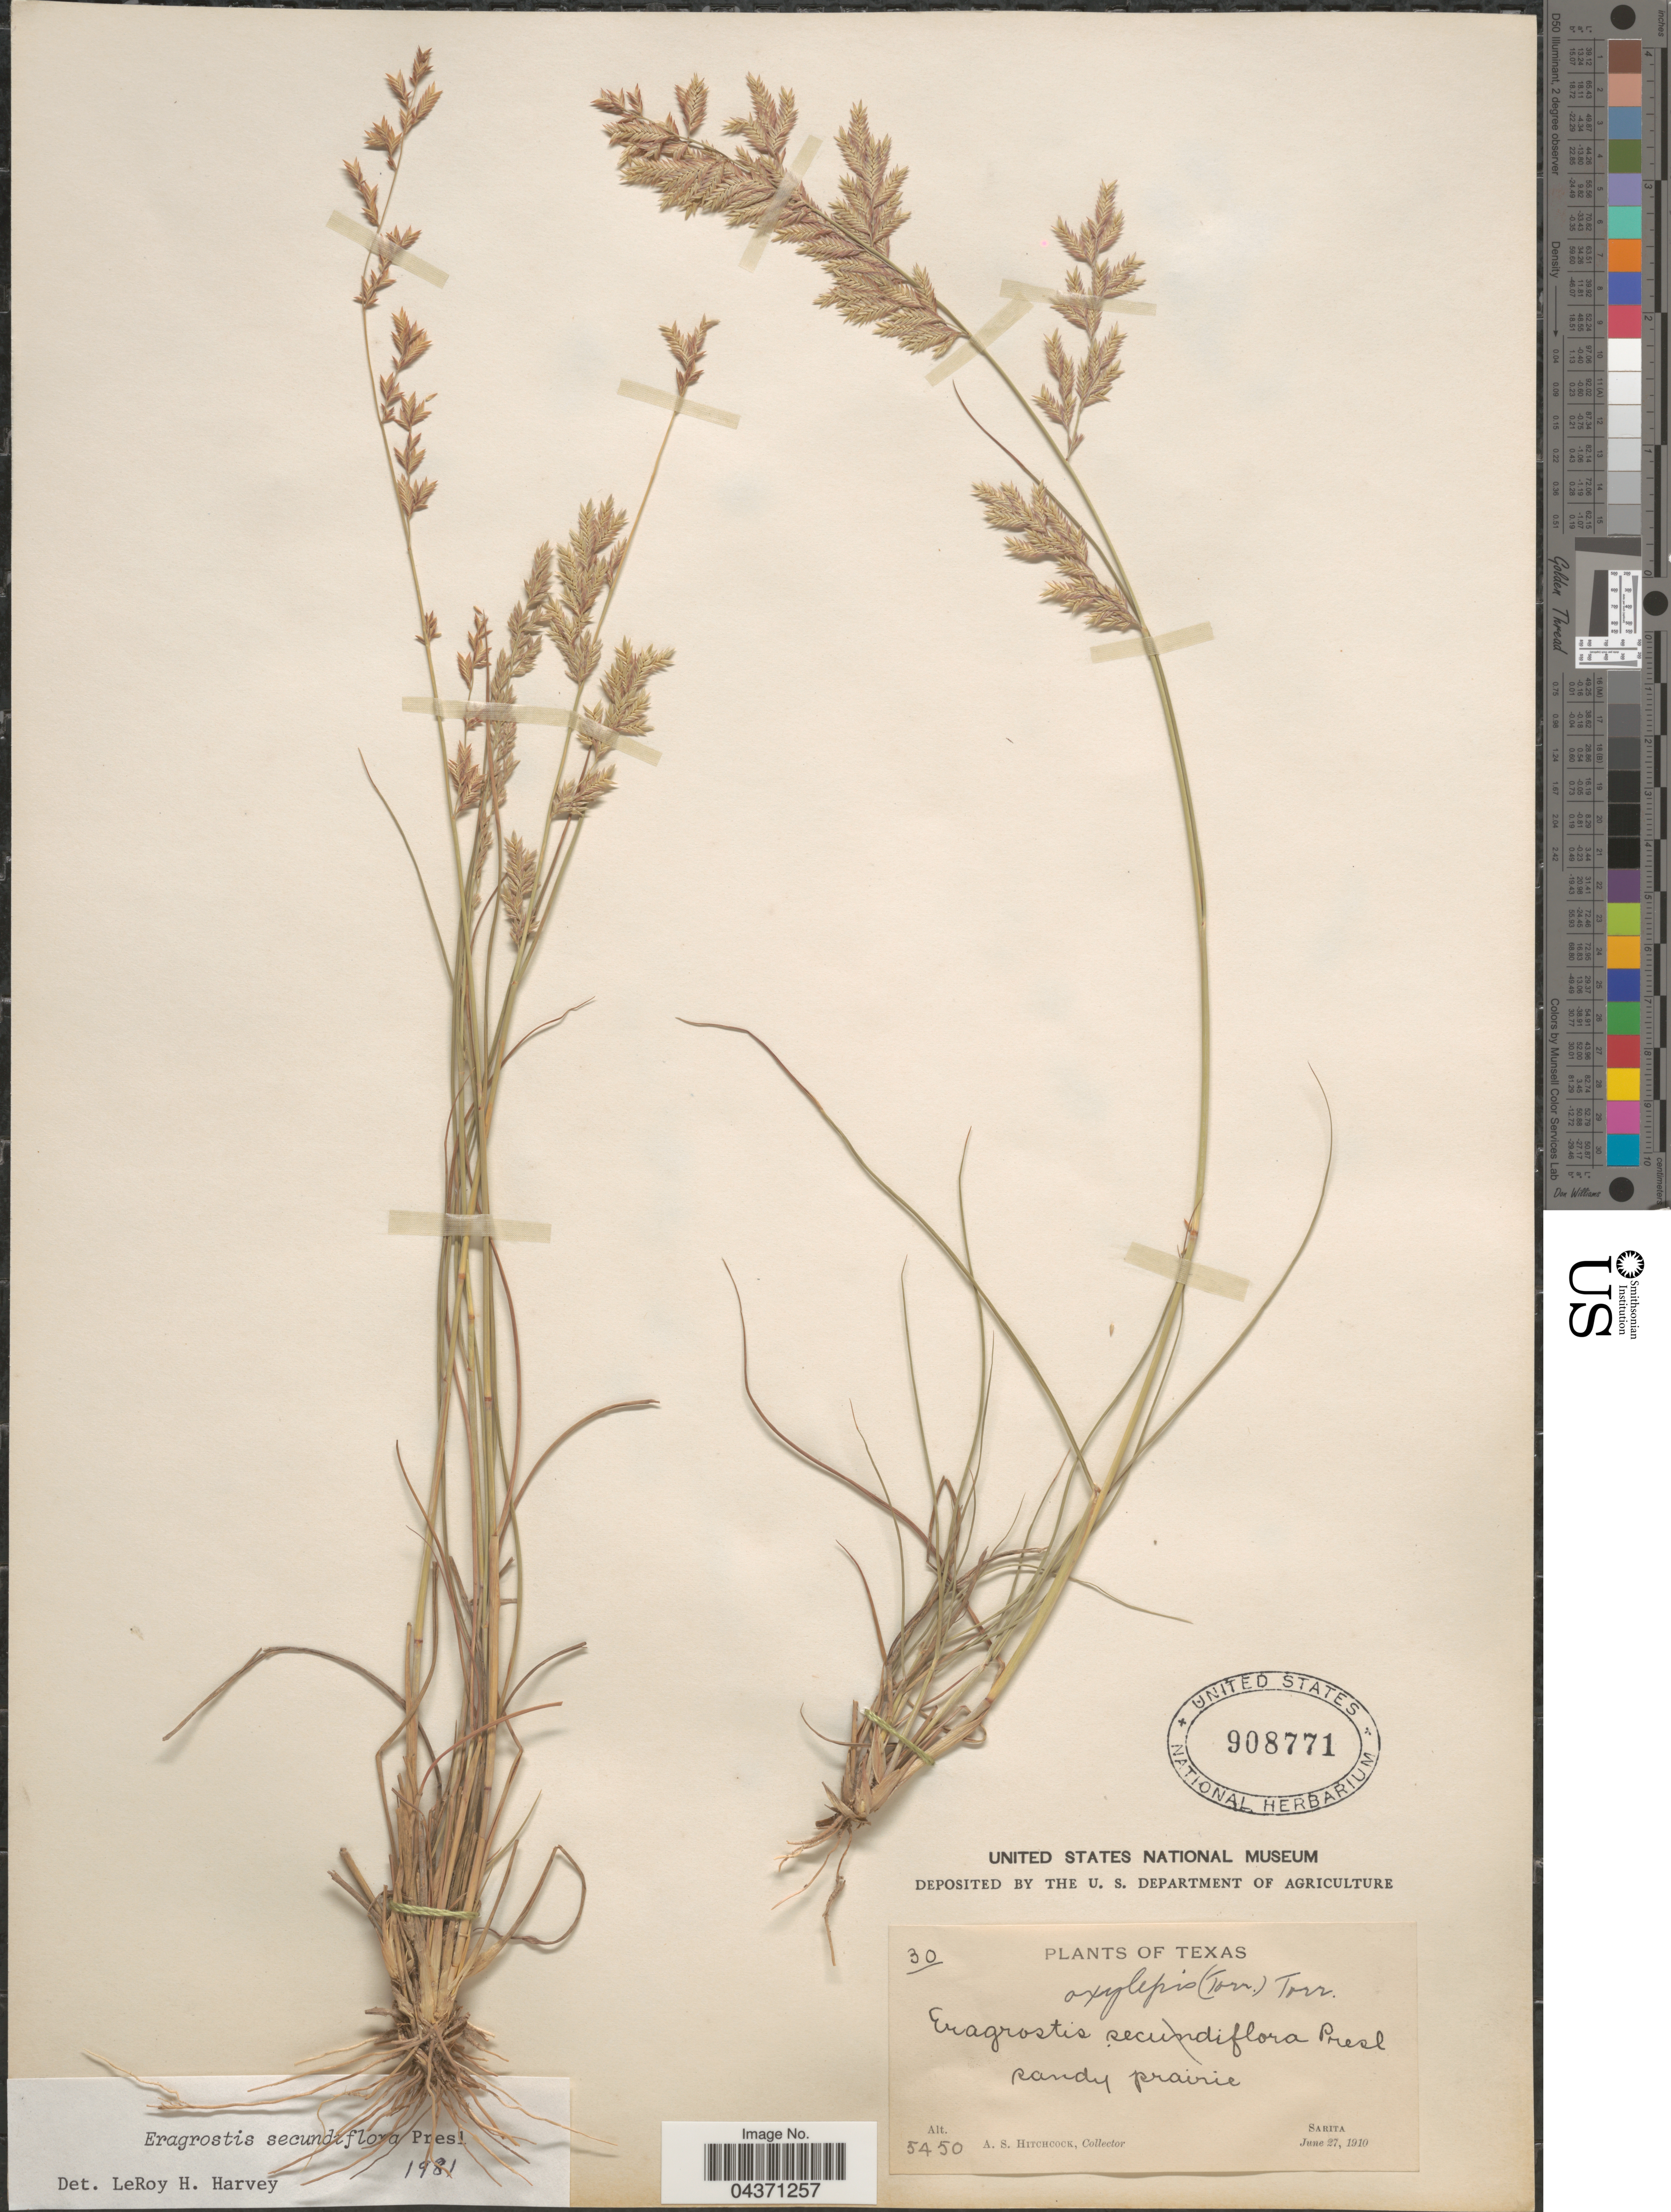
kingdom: Plantae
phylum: Tracheophyta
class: Liliopsida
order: Poales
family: Poaceae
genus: Eragrostis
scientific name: Eragrostis secundiflora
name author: J. Presl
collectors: A. S. Hitchcock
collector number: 5450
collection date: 1910-06-27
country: United States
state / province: Texas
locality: Sarita.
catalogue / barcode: US 908771